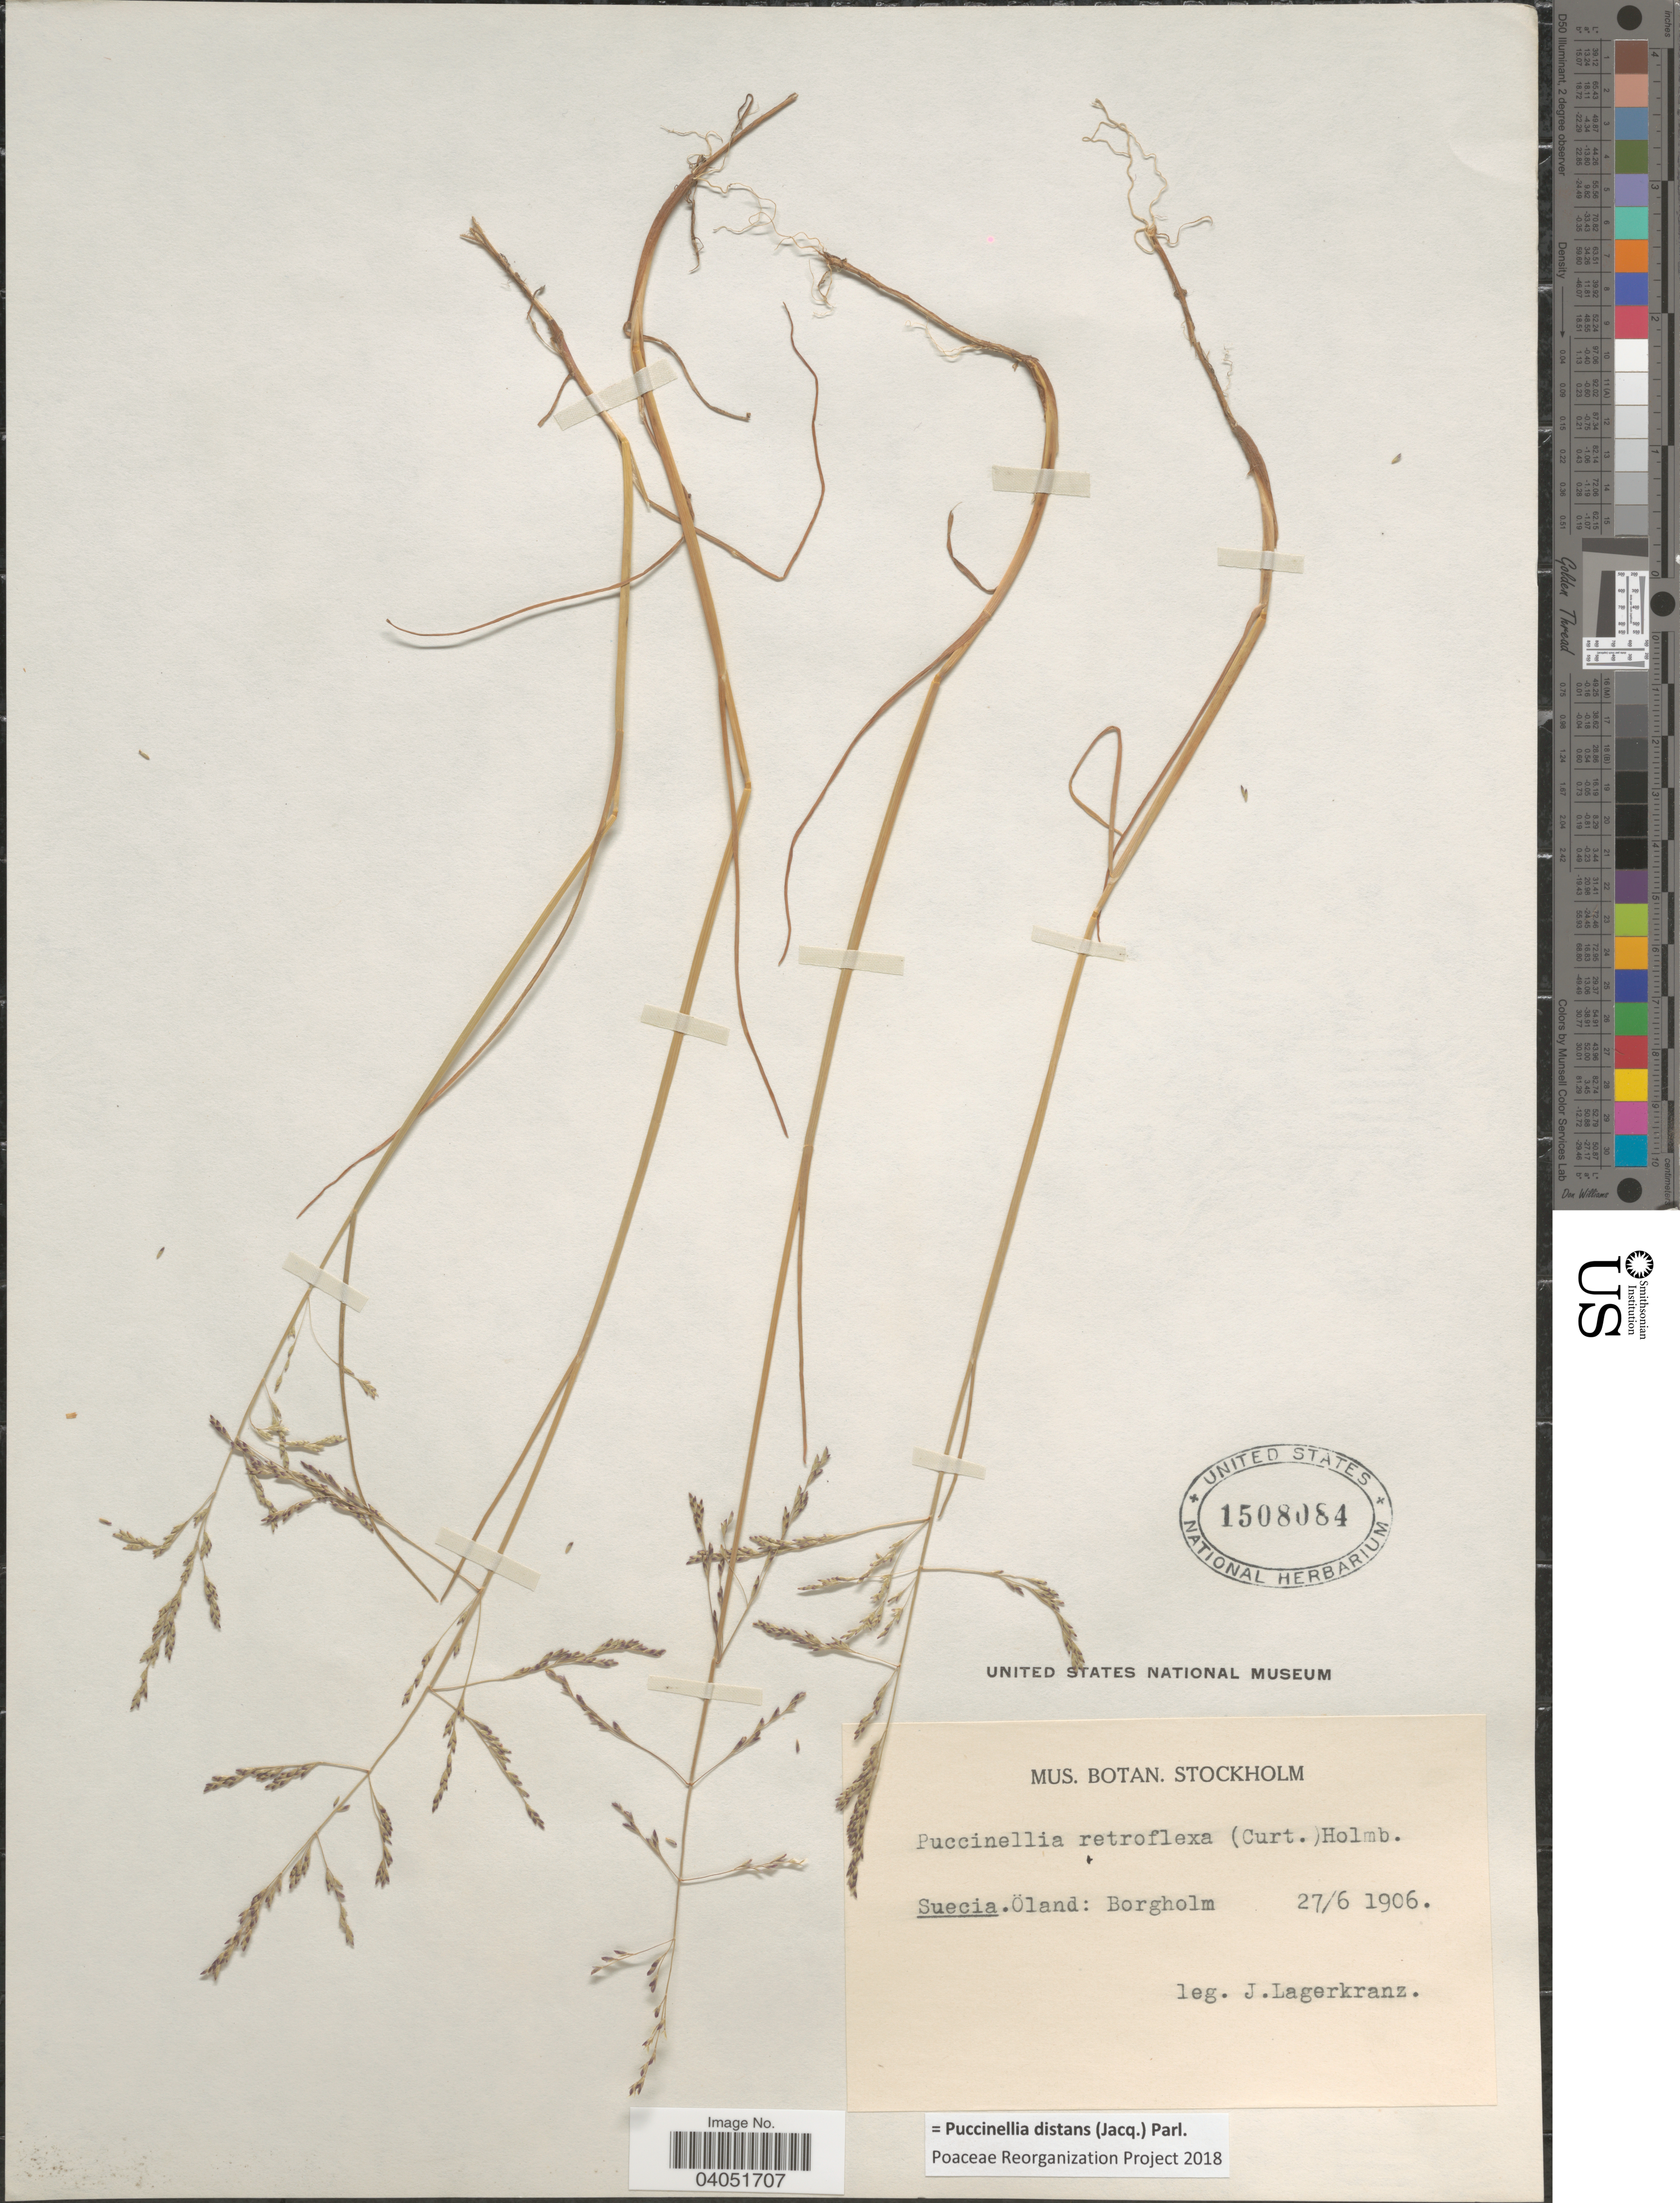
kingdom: Plantae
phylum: Tracheophyta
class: Liliopsida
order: Poales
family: Poaceae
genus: Puccinellia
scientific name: Puccinellia distans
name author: (Jacq.) Parl.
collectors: J. Lagerkranz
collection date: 1906-06-27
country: Sweden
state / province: Kalmar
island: Oland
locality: Suecia. Öland: Borgholm.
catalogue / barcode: US 1508084